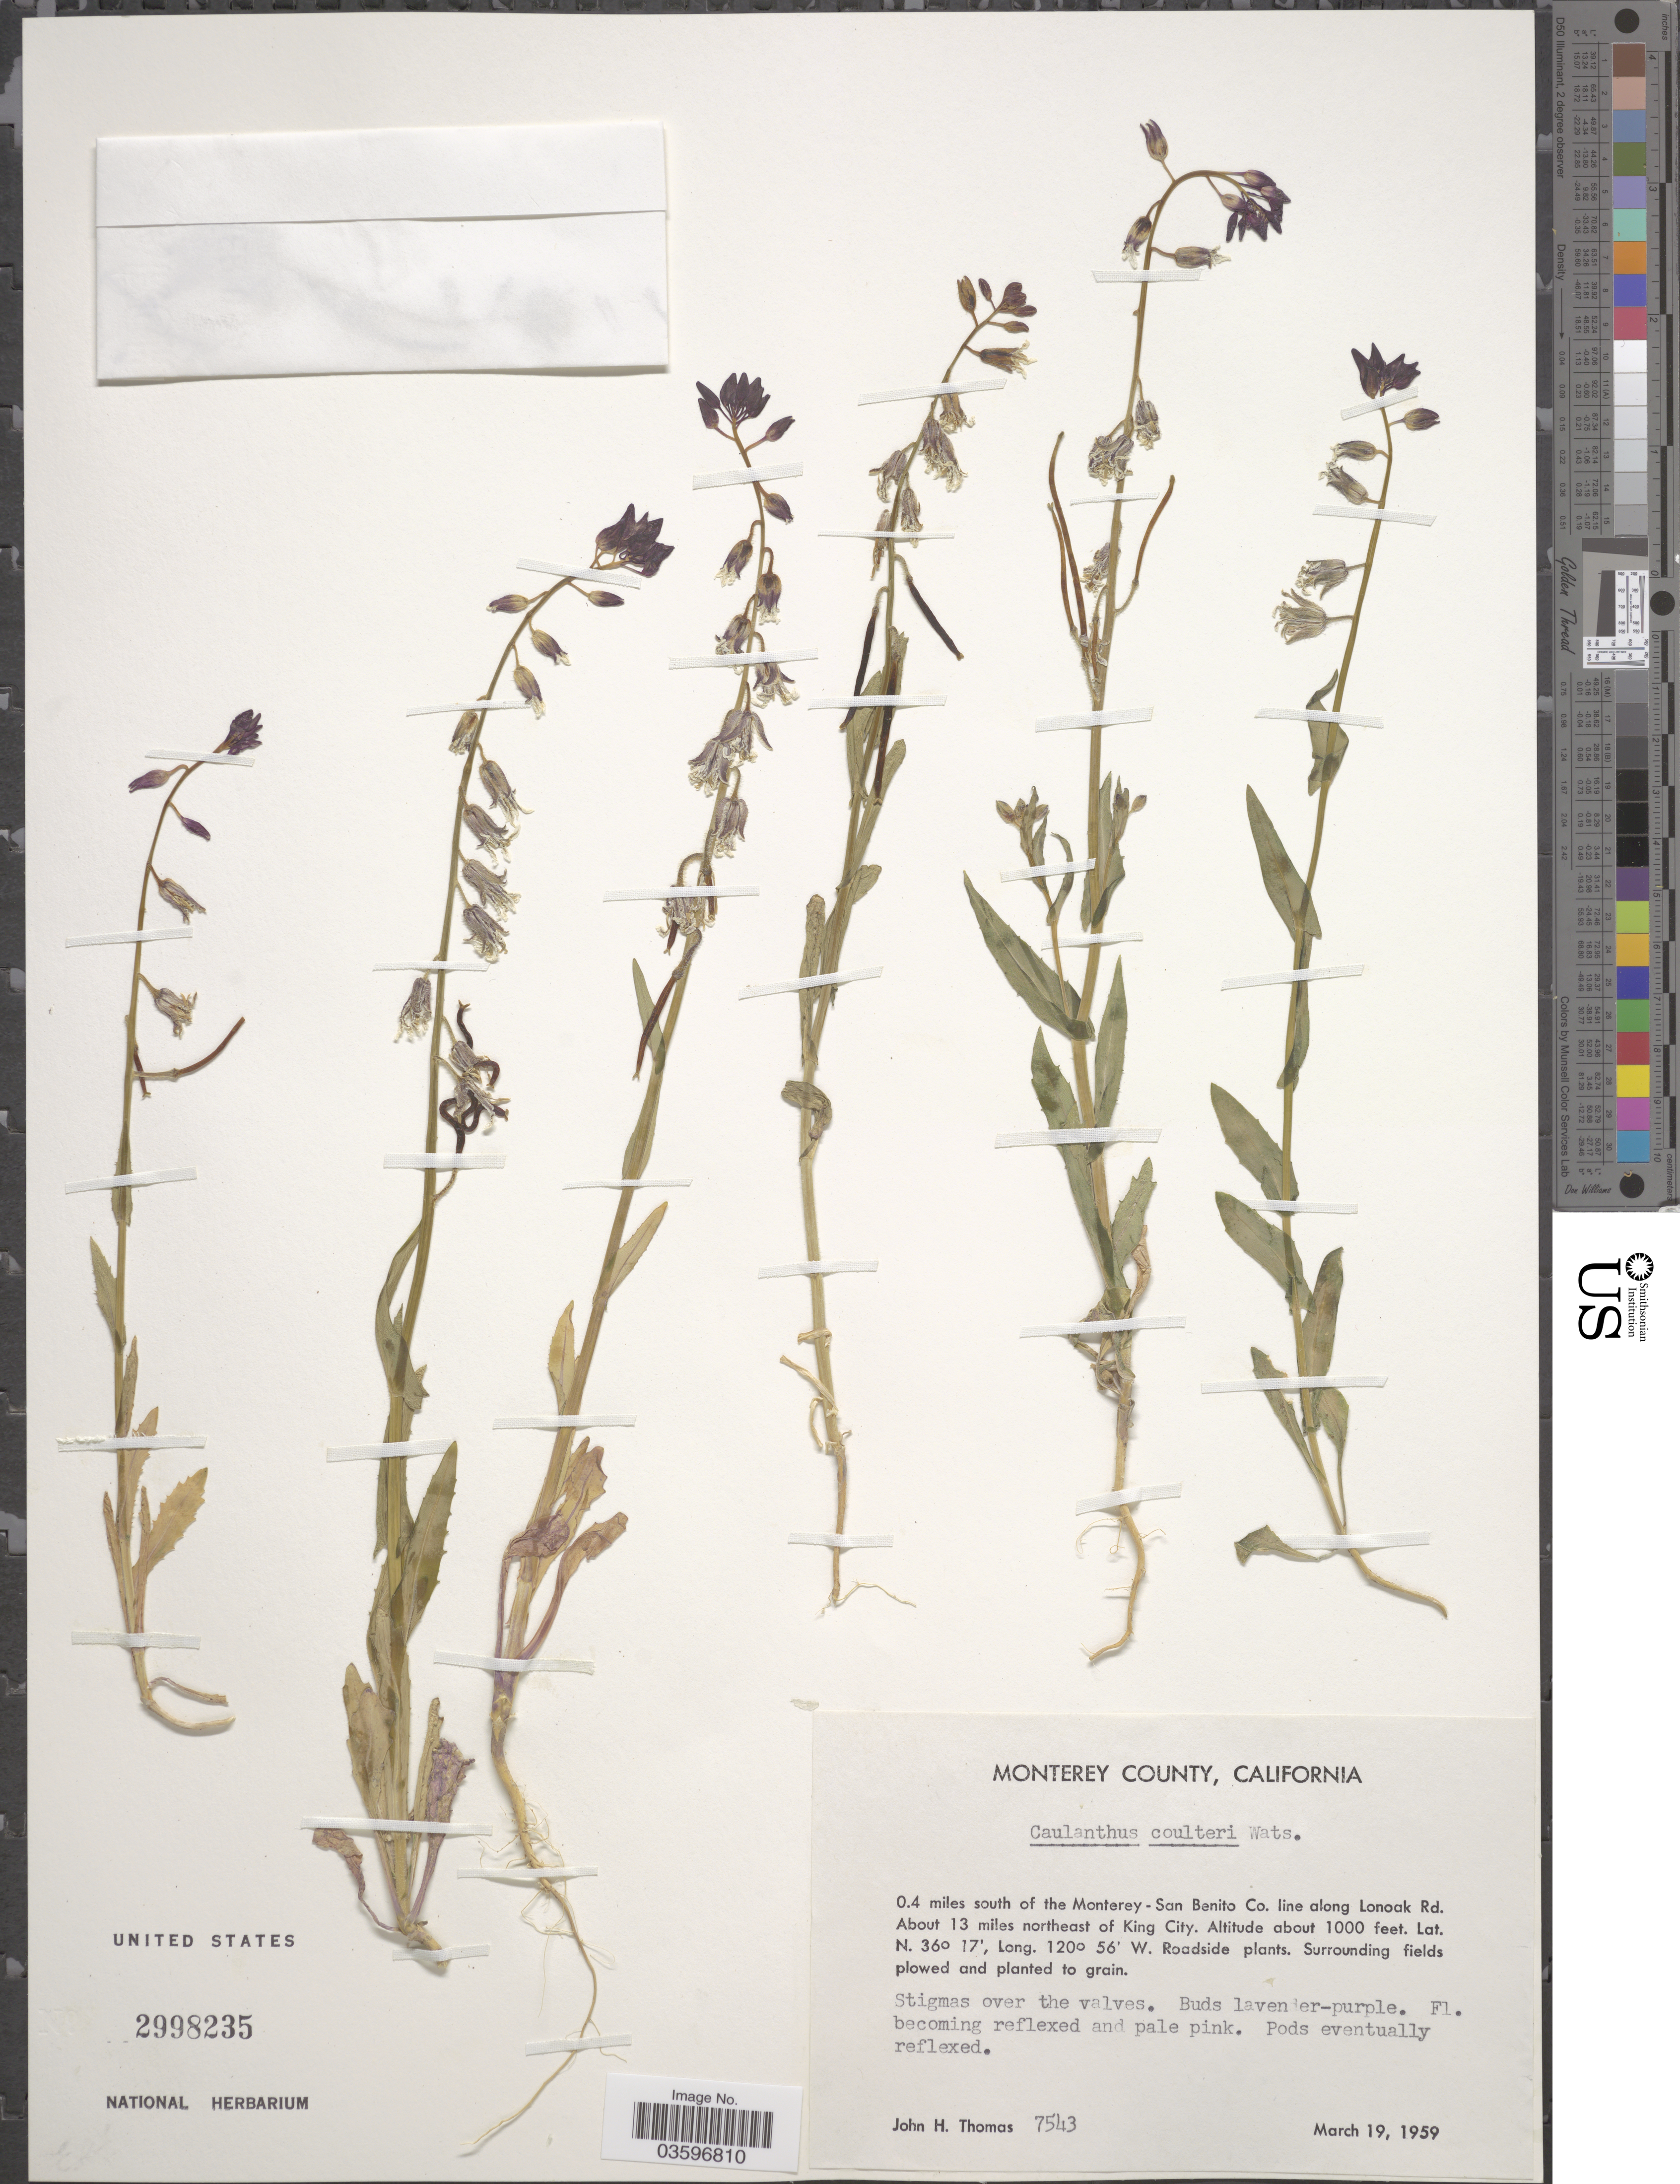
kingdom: Plantae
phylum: Tracheophyta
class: Magnoliopsida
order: Brassicales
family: Brassicaceae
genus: Caulanthus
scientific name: Caulanthus coulteri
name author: S. Watson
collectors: J. H. Thomas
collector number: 7543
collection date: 1959-03-19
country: United States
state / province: California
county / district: Monterey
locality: Monterey County. 0.4 miles south of the Monterey - San Benito Co. line along Lonoak Rd. About 13 miles northeast of King City.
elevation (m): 305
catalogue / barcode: US 2998235